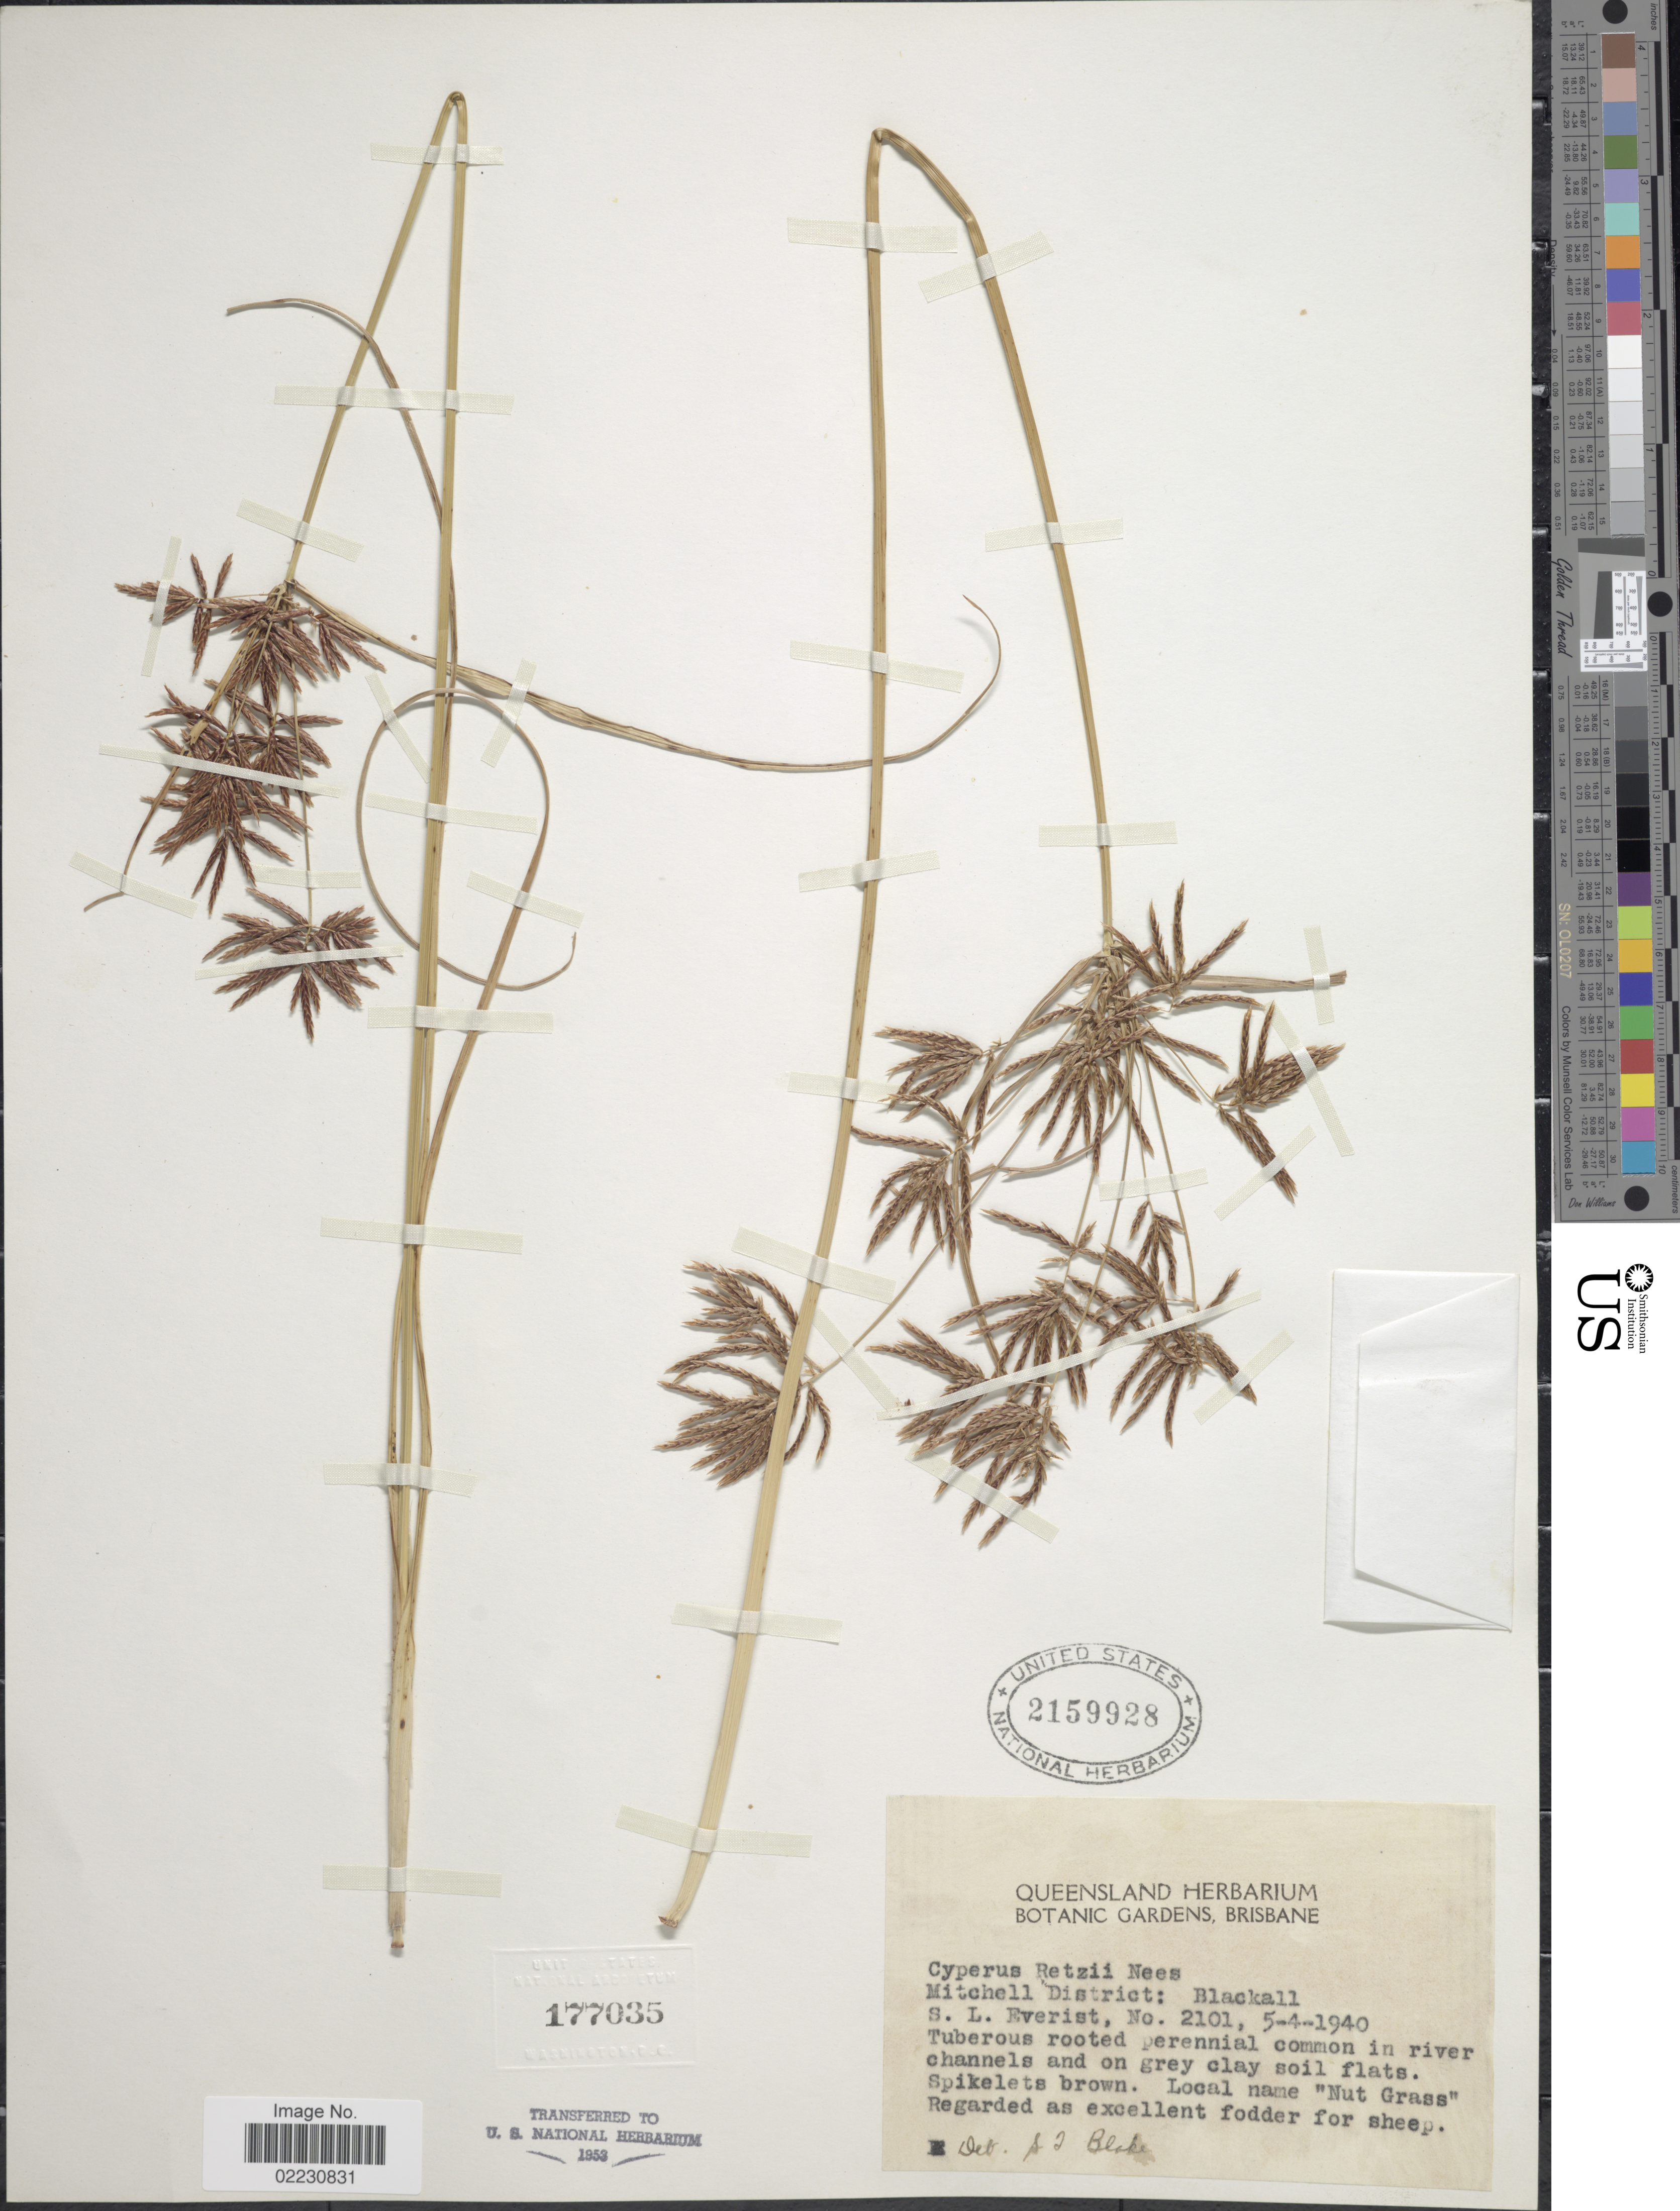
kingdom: Plantae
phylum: Tracheophyta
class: Liliopsida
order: Poales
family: Cyperaceae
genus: Cyperus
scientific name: Cyperus bifax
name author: C.B. Clarke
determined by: Booth, R.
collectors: S. Everist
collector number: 2101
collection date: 1940-04-05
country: Australia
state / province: Queensland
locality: Mitchell District, Blackall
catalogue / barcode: US 2159928